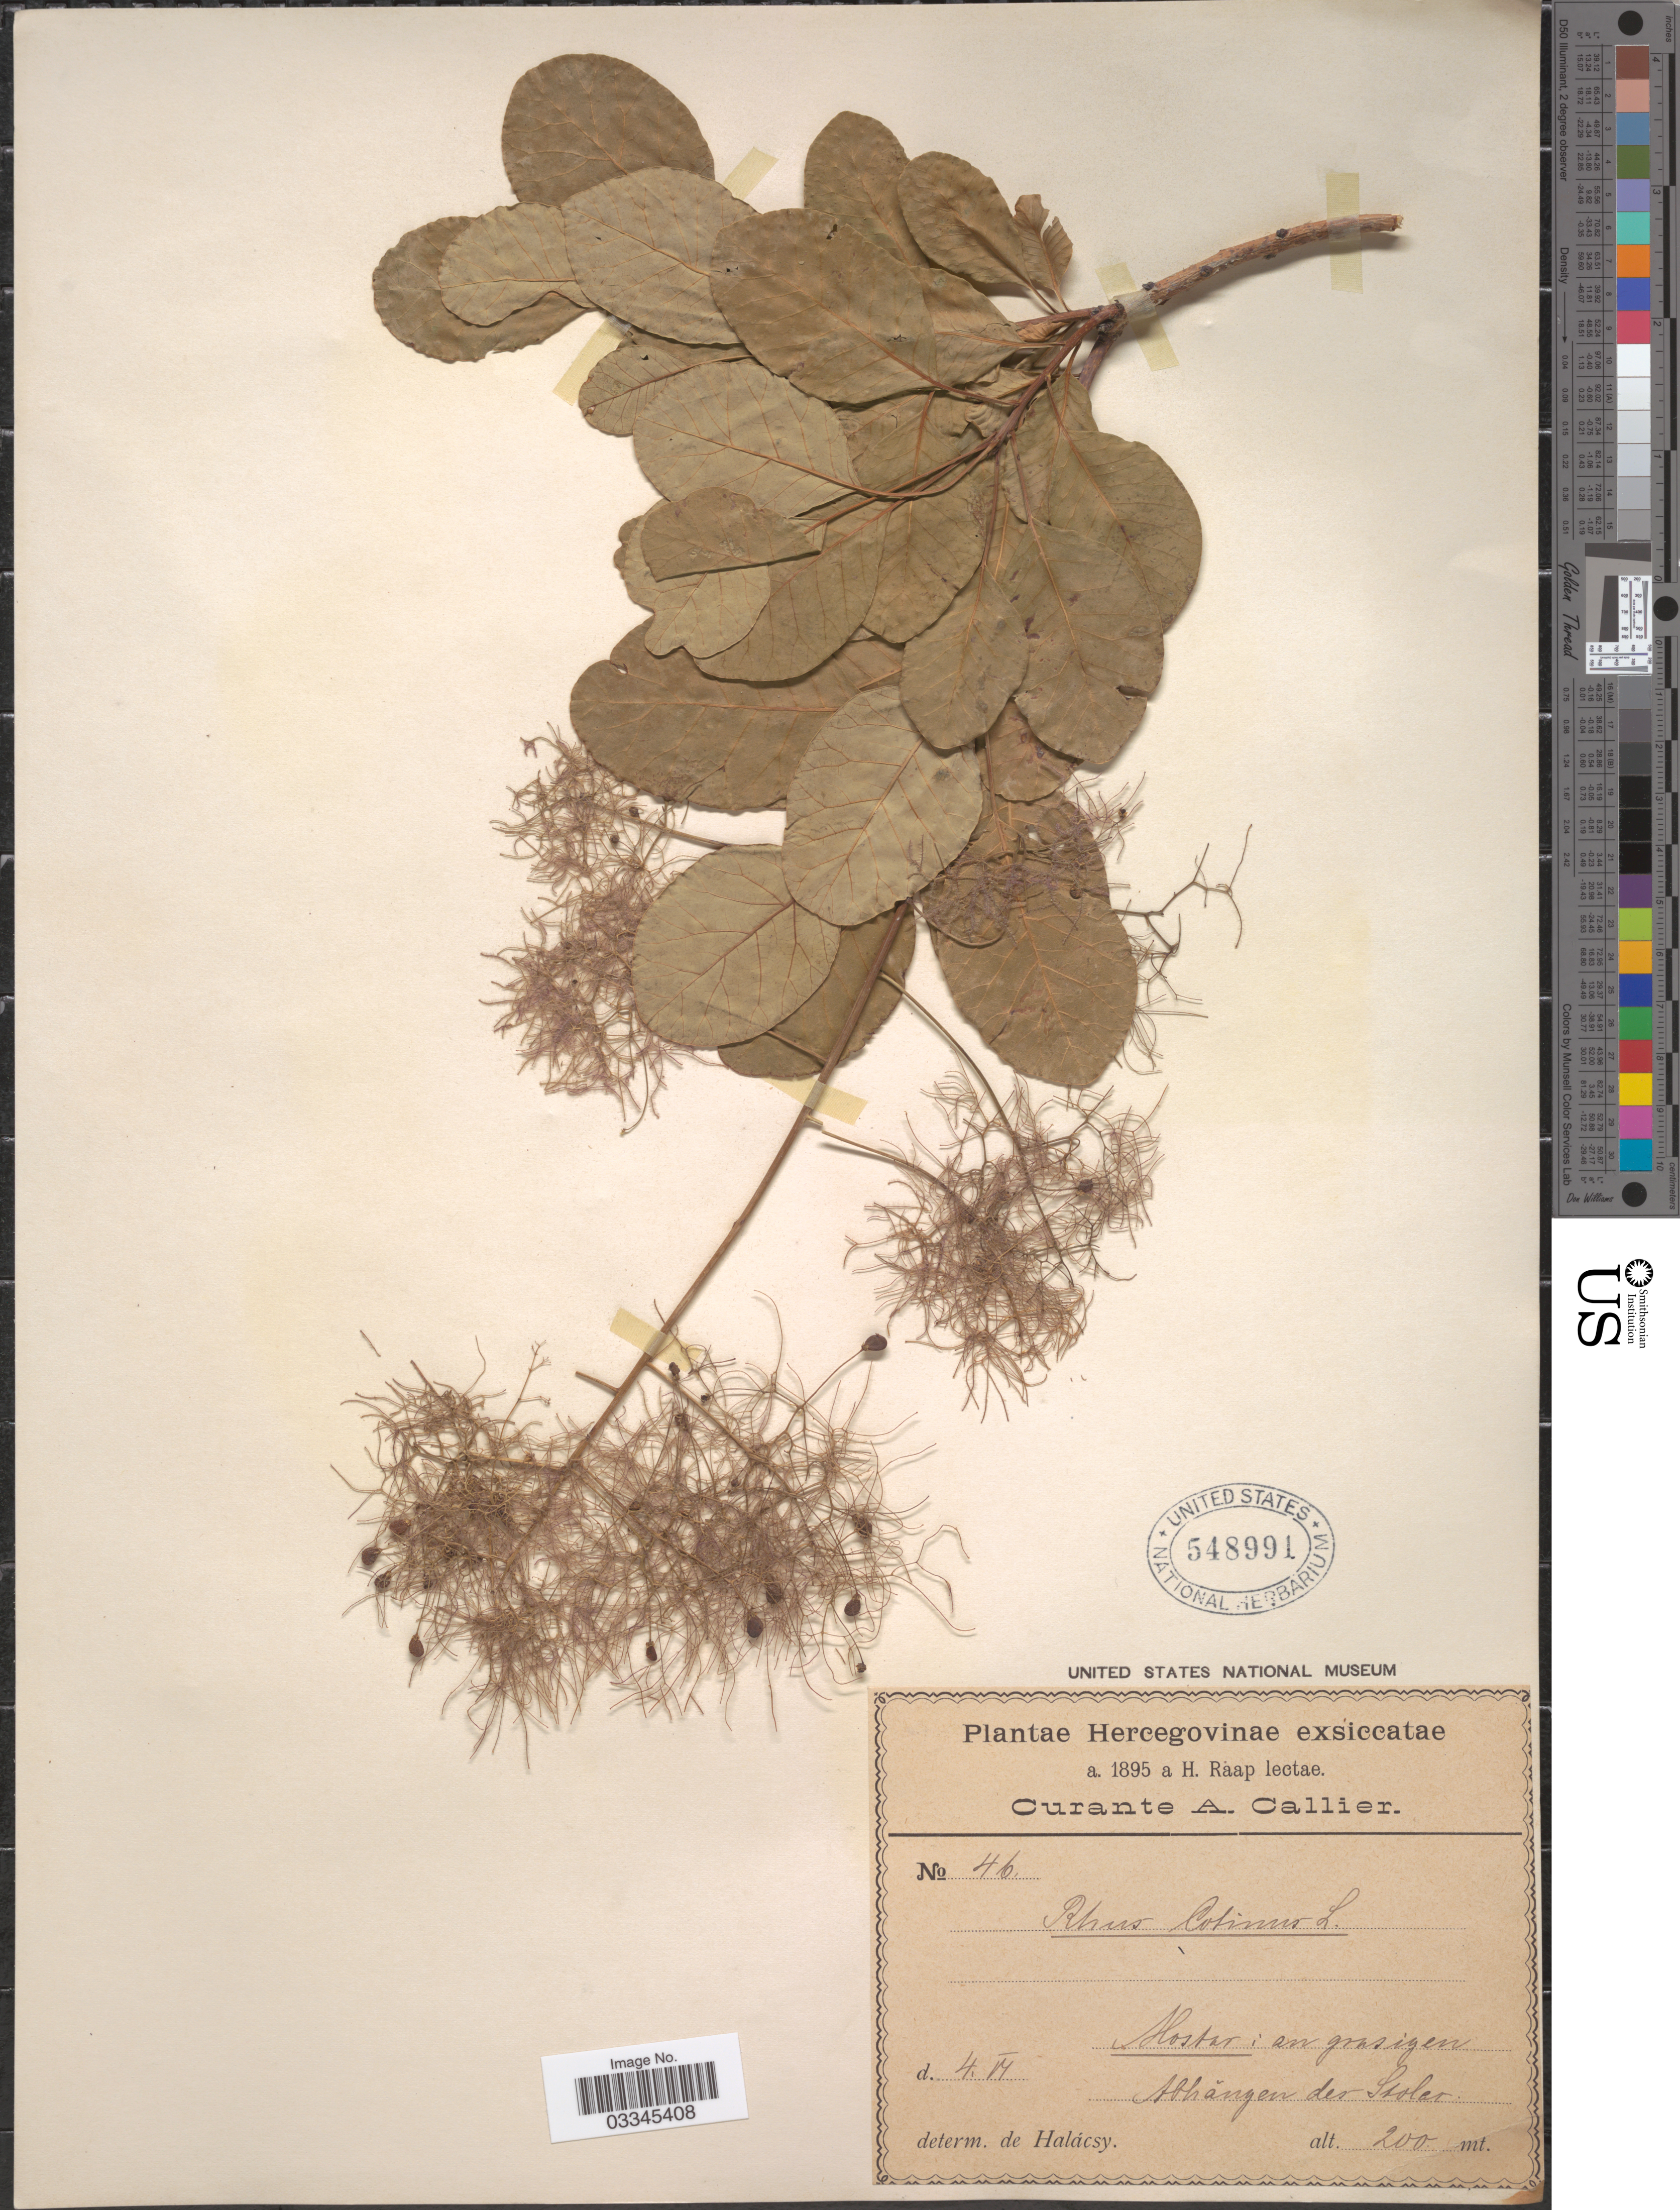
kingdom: Plantae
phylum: Tracheophyta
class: Magnoliopsida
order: Sapindales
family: Anacardiaceae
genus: Cotinus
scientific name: Cotinus coggygria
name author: Scop.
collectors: H. Raap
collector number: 46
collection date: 1895-06-04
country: Bosnia and Herzegovina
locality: Hercegovinae. Mostar: an grasigen, Abhängen des Stolar.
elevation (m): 200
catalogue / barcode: US 548991